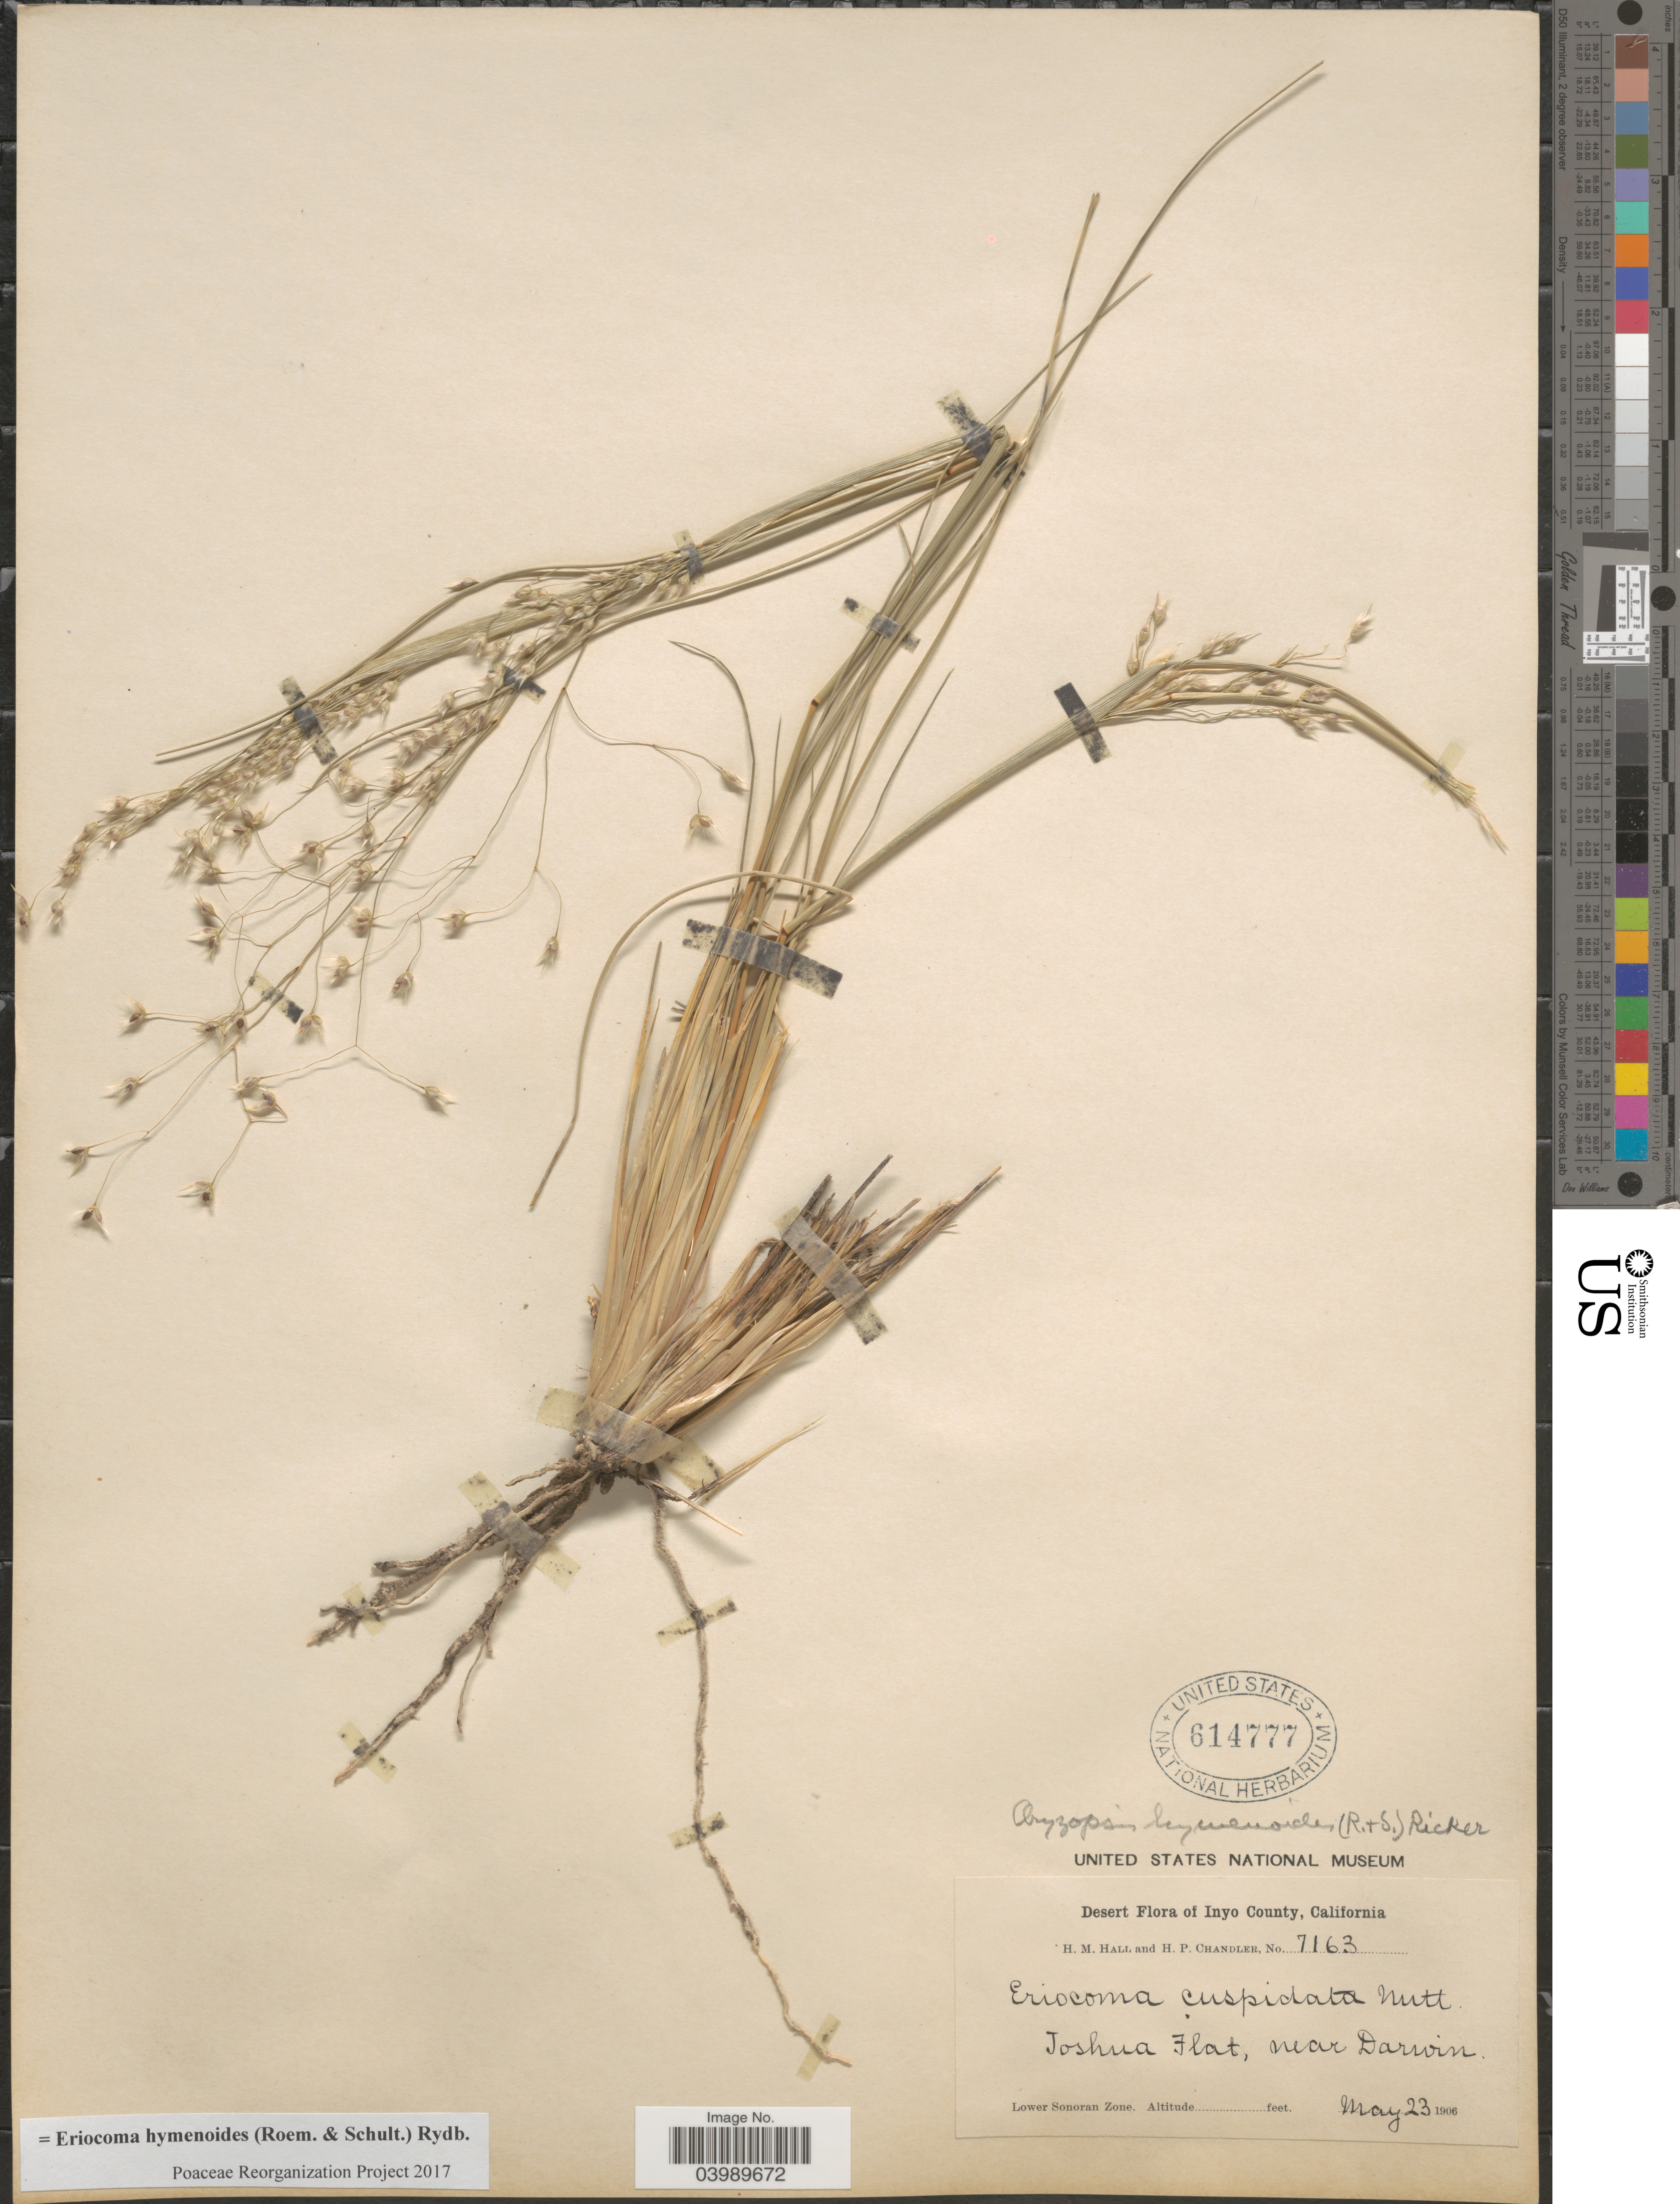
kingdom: Plantae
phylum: Tracheophyta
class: Liliopsida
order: Poales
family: Poaceae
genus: Eriocoma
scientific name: Eriocoma hymenoides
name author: (Roem. & Schult.) Rydb.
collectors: H. M. Hall & H. Chandler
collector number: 7163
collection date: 1906-05-23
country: United States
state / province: California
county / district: Inyo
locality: Inyo County. Joshua Flat, near Darwin. Lower Sonoran Zone.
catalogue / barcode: US 614777